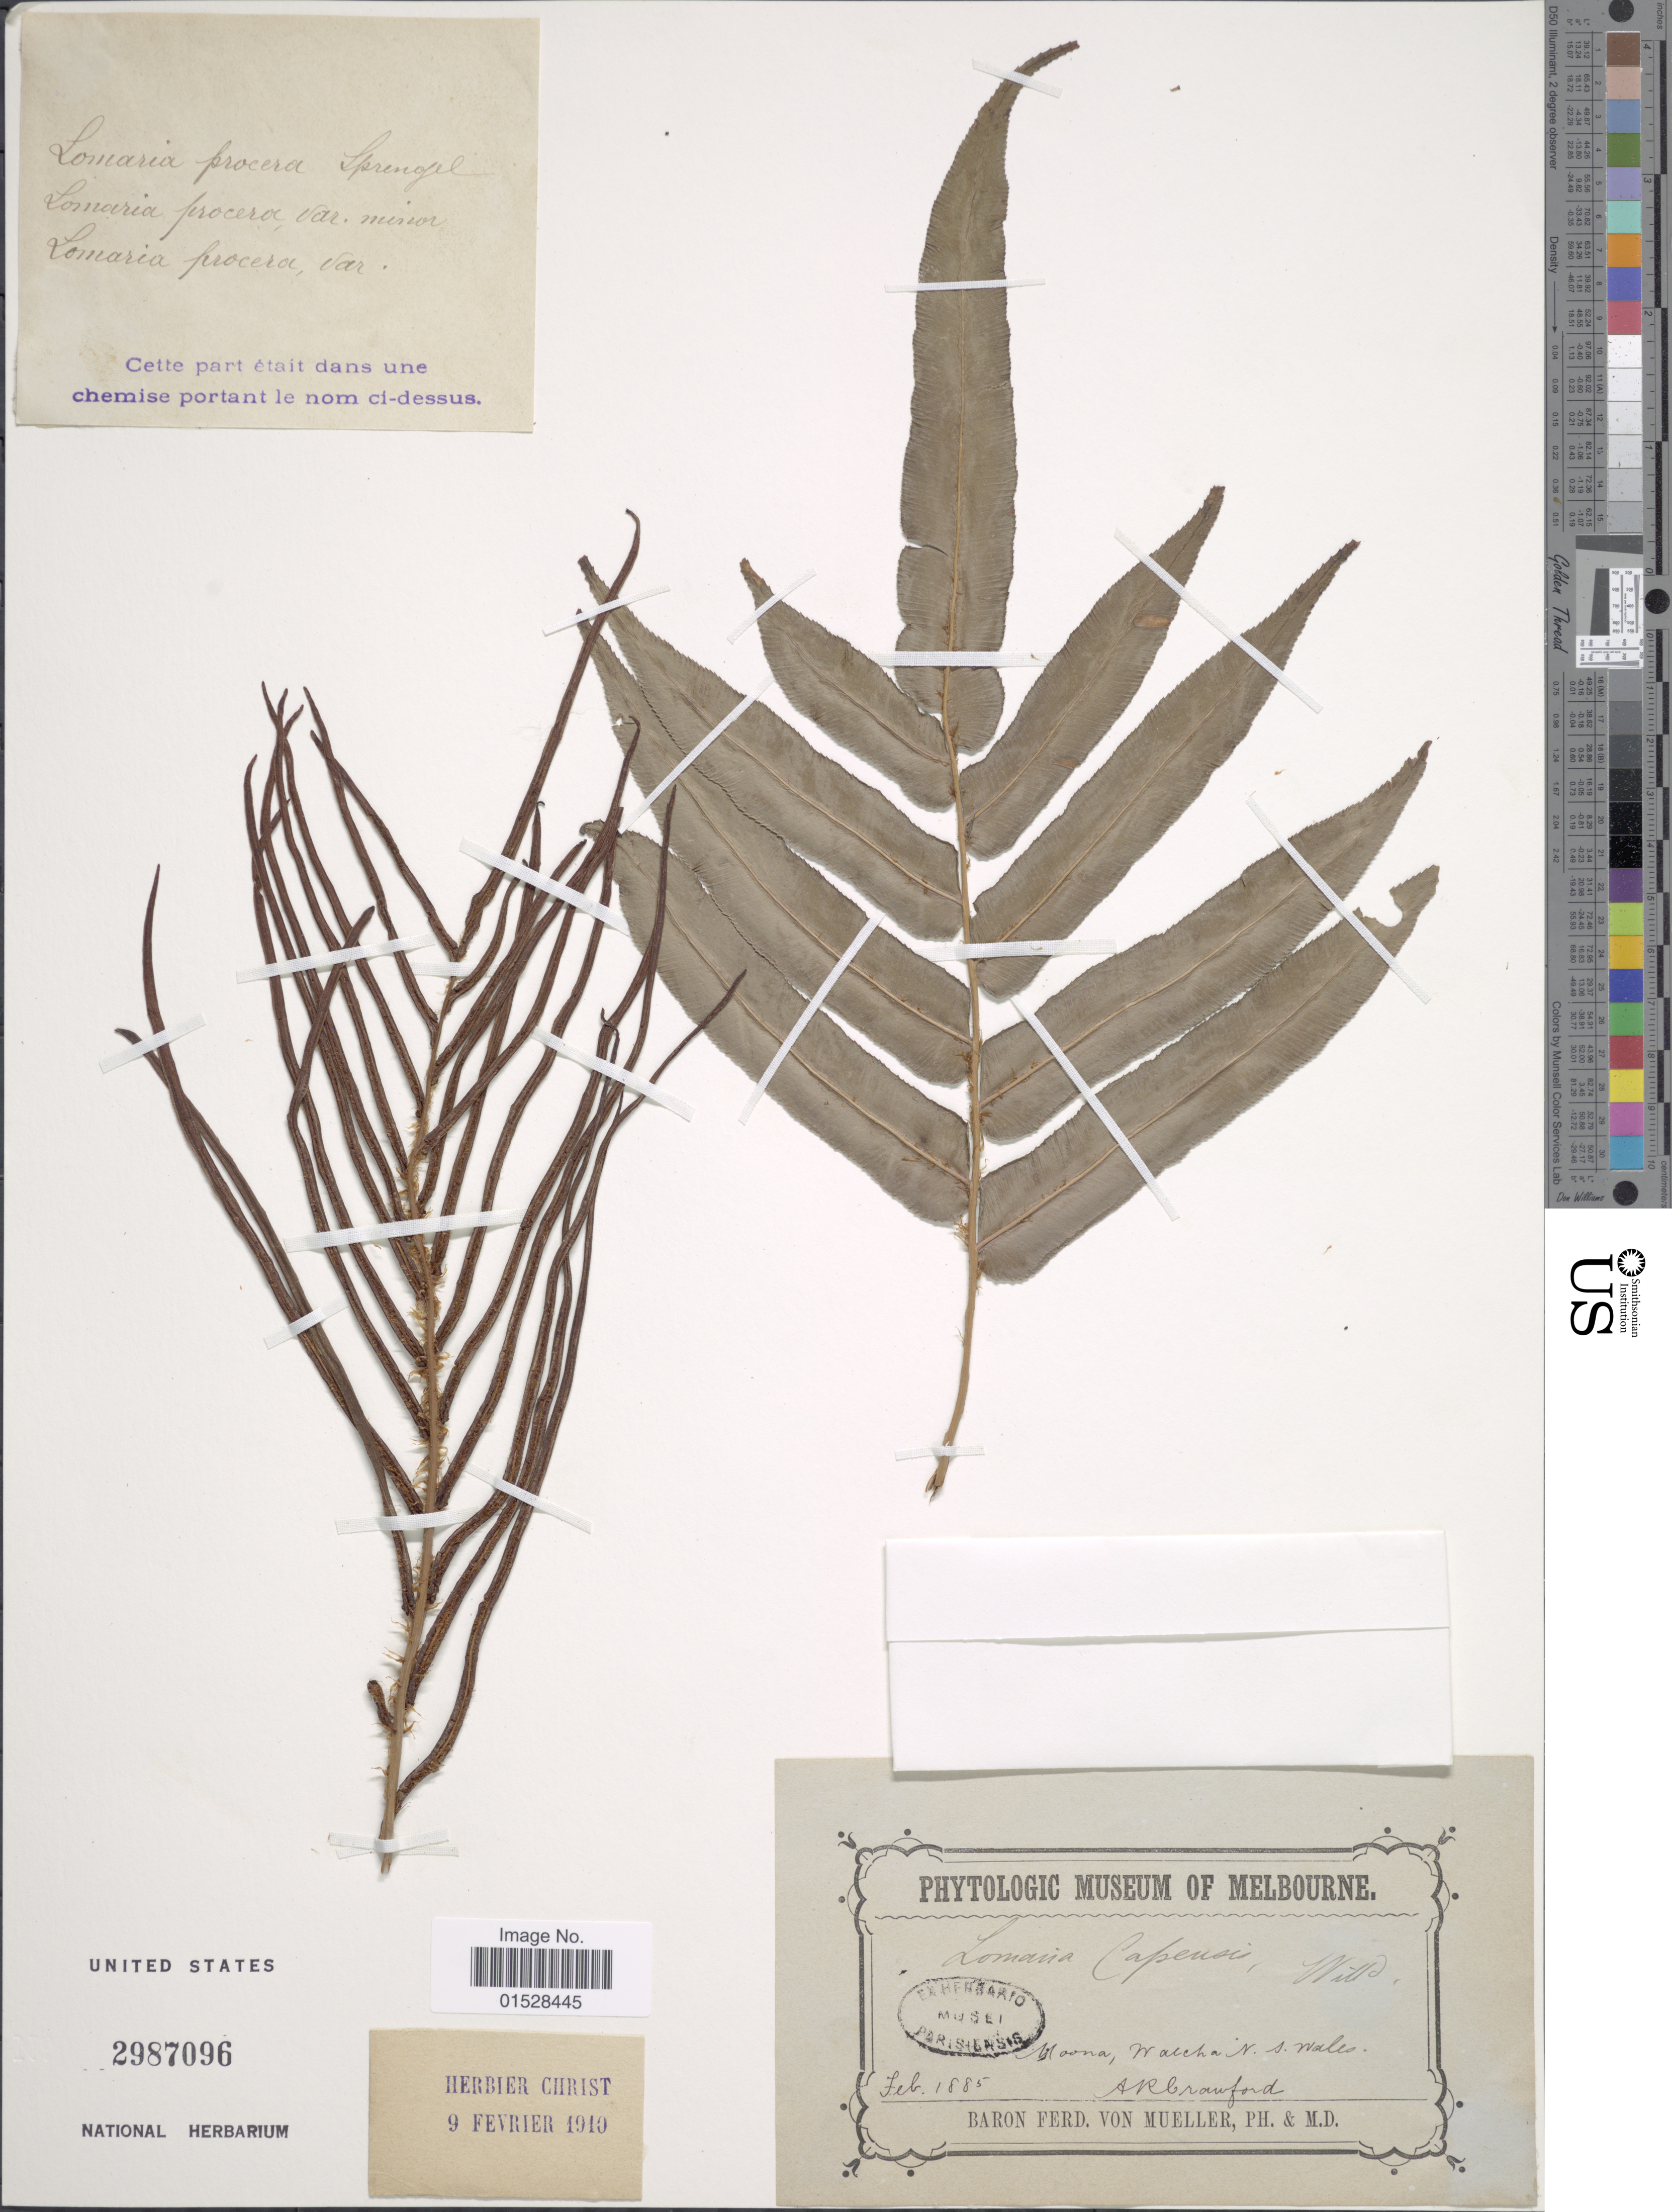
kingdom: Plantae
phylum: Tracheophyta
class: Polypodiopsida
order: Polypodiales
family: Blechnaceae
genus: Blechnum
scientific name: Blechnum procerum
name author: (F. Först.) Sw.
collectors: A. Crawford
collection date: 1885-02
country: Australia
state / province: New South Wales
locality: Noona, Walcha.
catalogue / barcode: US 2987096